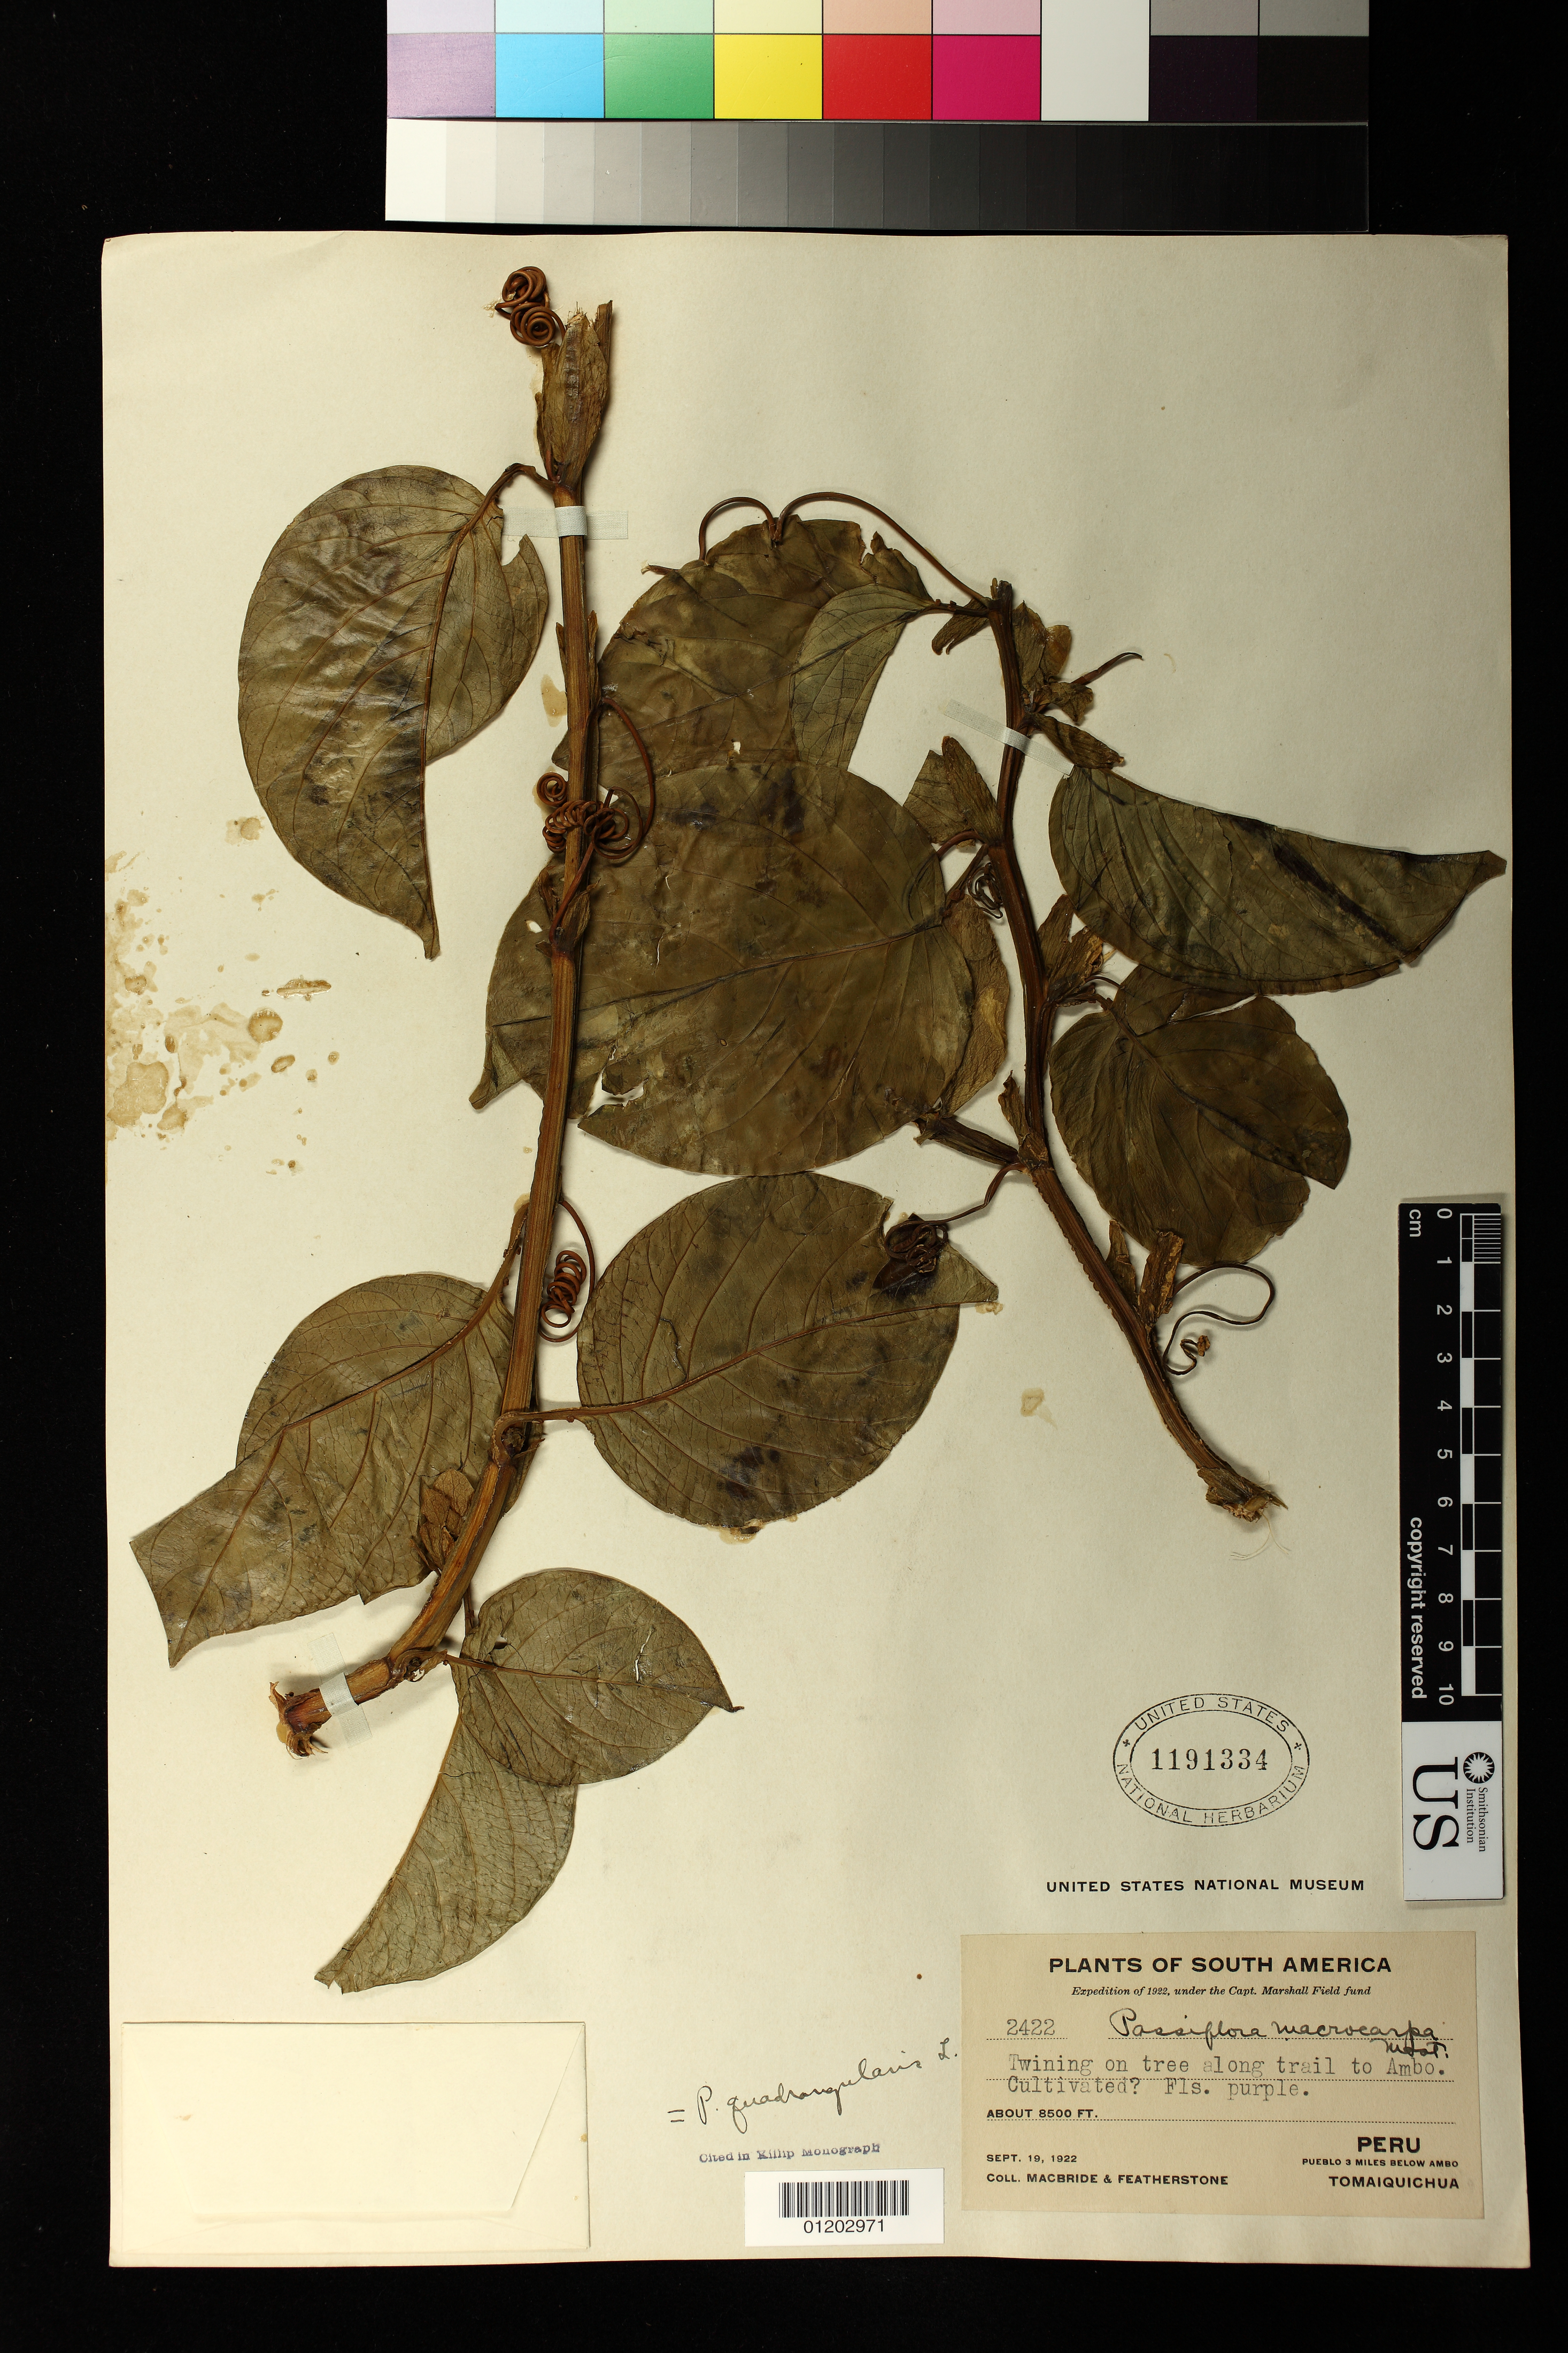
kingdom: Plantae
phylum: Tracheophyta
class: Magnoliopsida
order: Malpighiales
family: Passifloraceae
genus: Passiflora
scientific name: Passiflora quadrangularis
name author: L.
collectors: J. F. Macbride & -. Featherstone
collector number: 2422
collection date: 1922-09-19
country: Peru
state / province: Huánuco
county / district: Ambo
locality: Pueblo 3 miles below Ambo, Tomaiquicha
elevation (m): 2591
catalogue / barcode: US 1191334